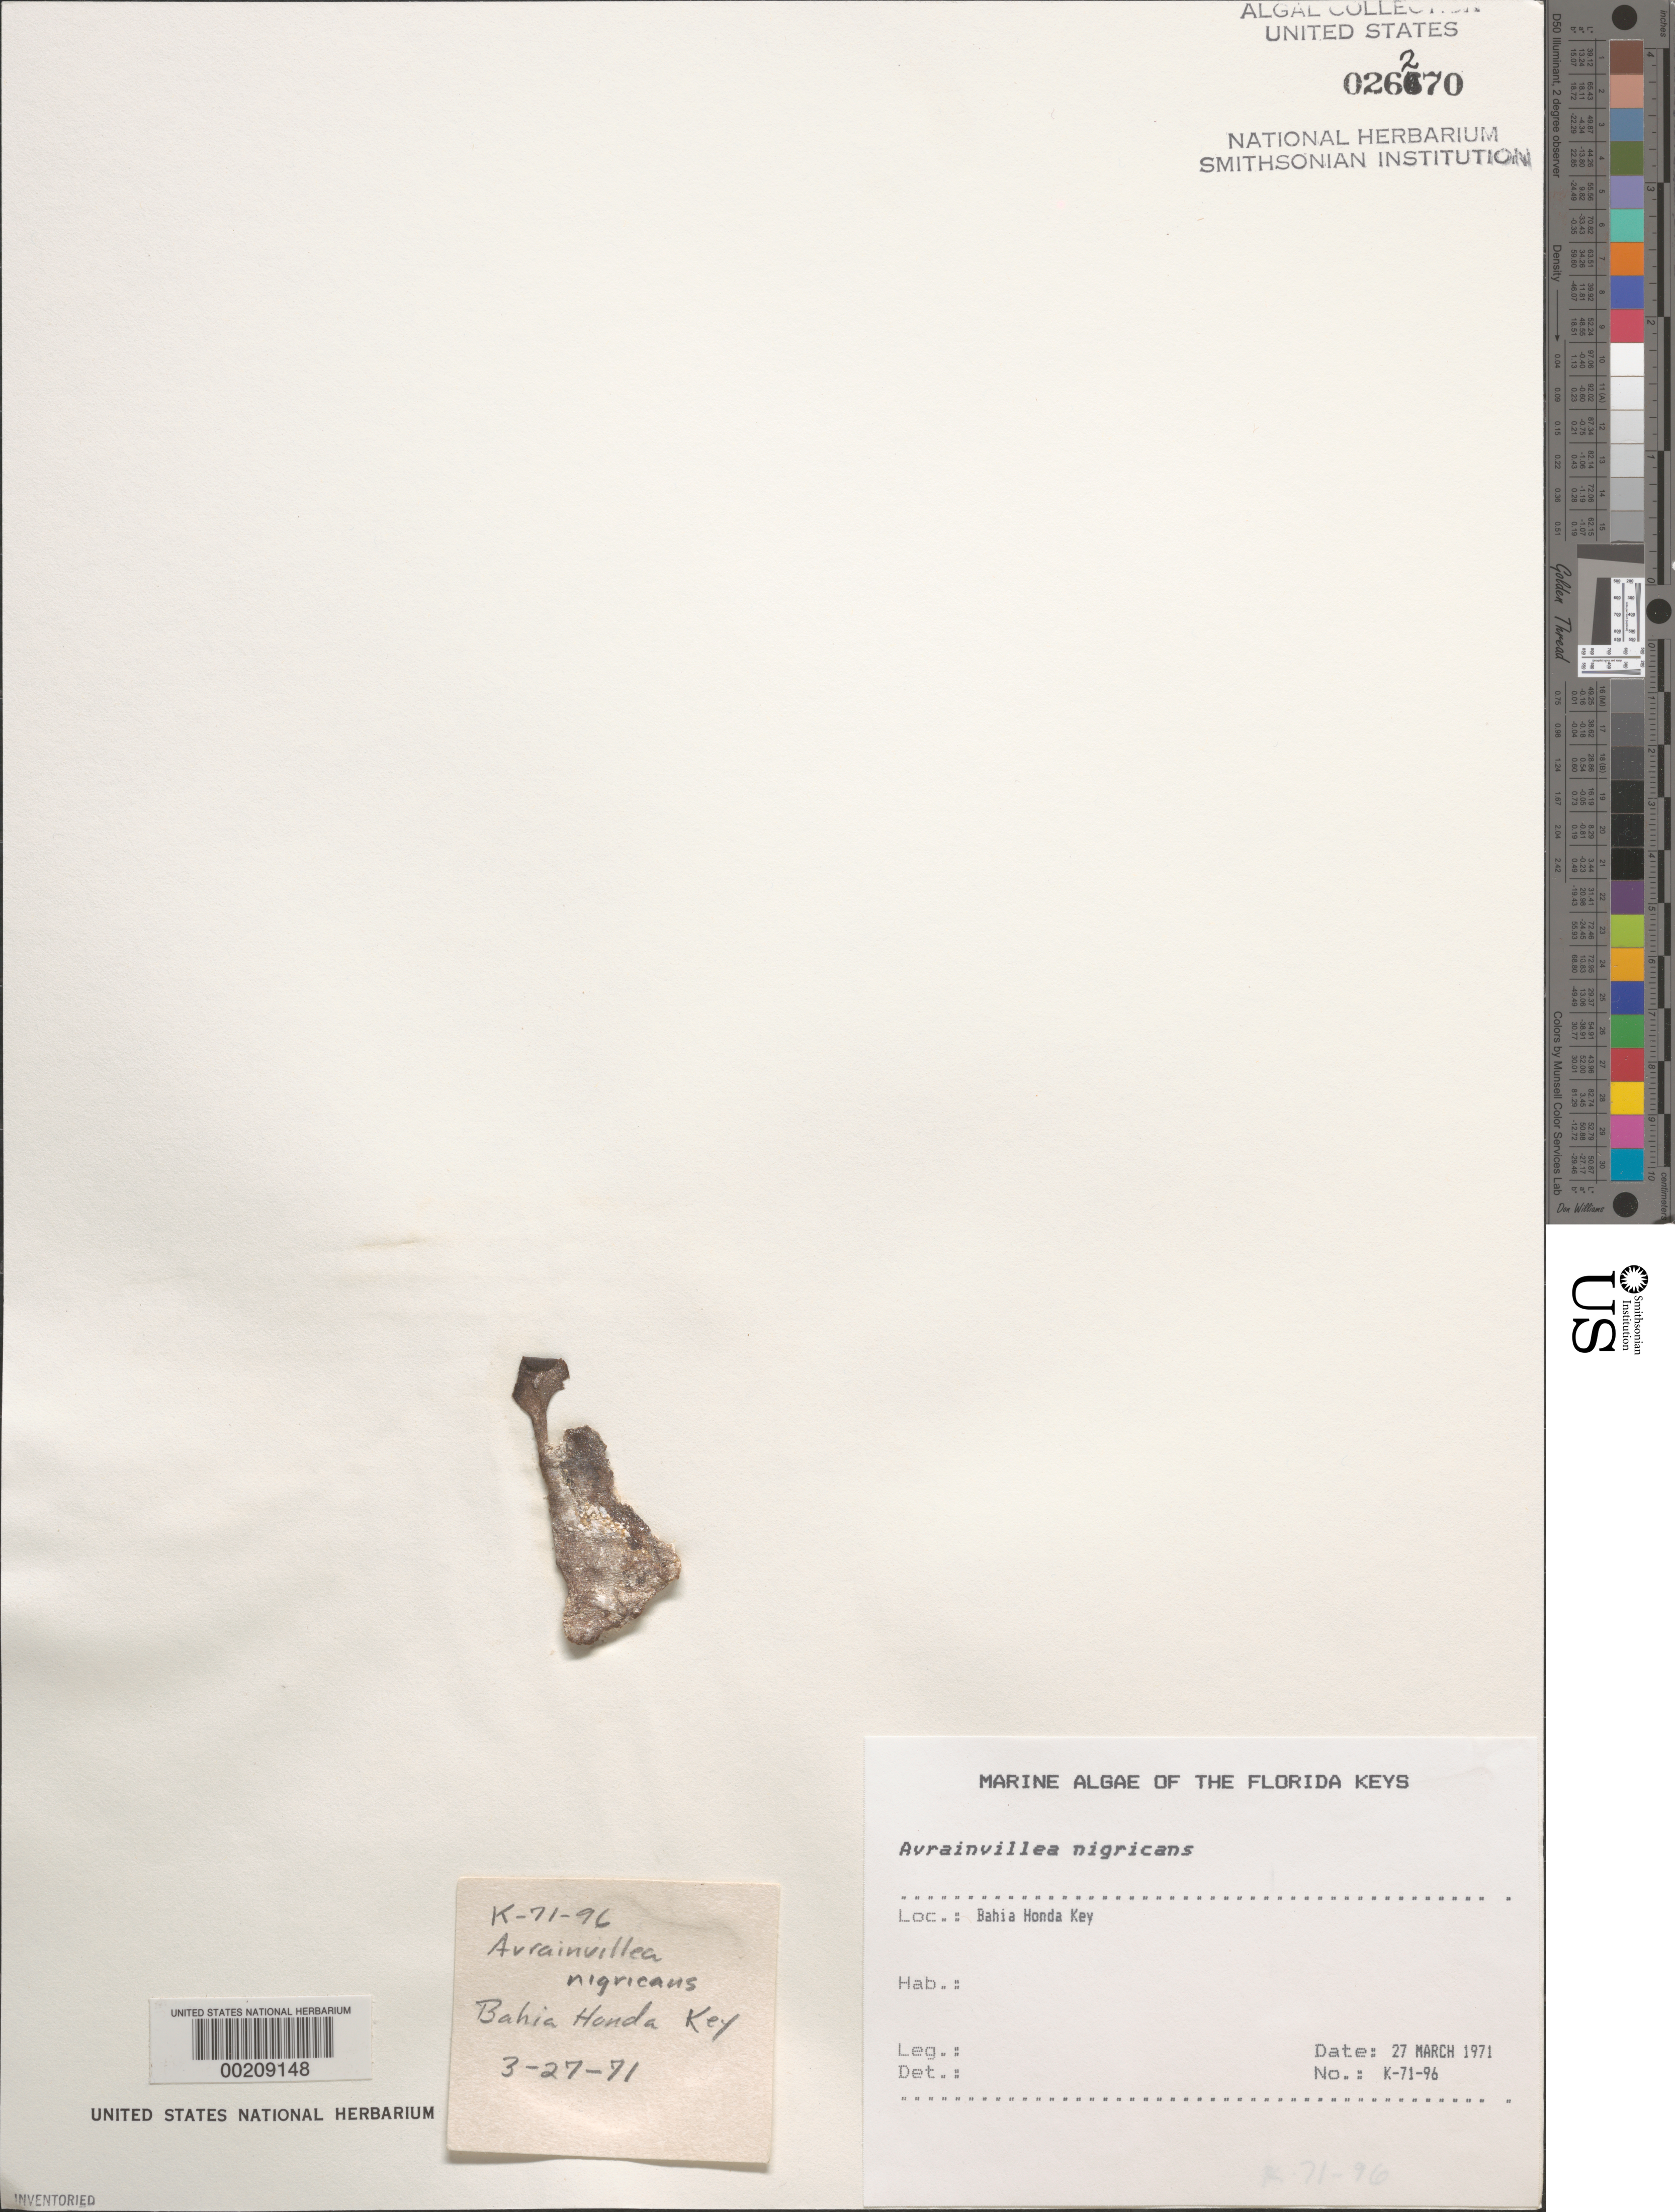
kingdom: Plantae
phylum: Chlorophyta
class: Ulvophyceae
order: Bryopsidales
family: Dichotomosiphonaceae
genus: Avrainvillea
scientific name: Avrainvillea nigricans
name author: Decne.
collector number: K-71-96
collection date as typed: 27 Mar 1971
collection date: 1971-03-27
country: United States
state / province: Florida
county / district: Monroe County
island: Bahia Honda Key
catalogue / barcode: US 26270